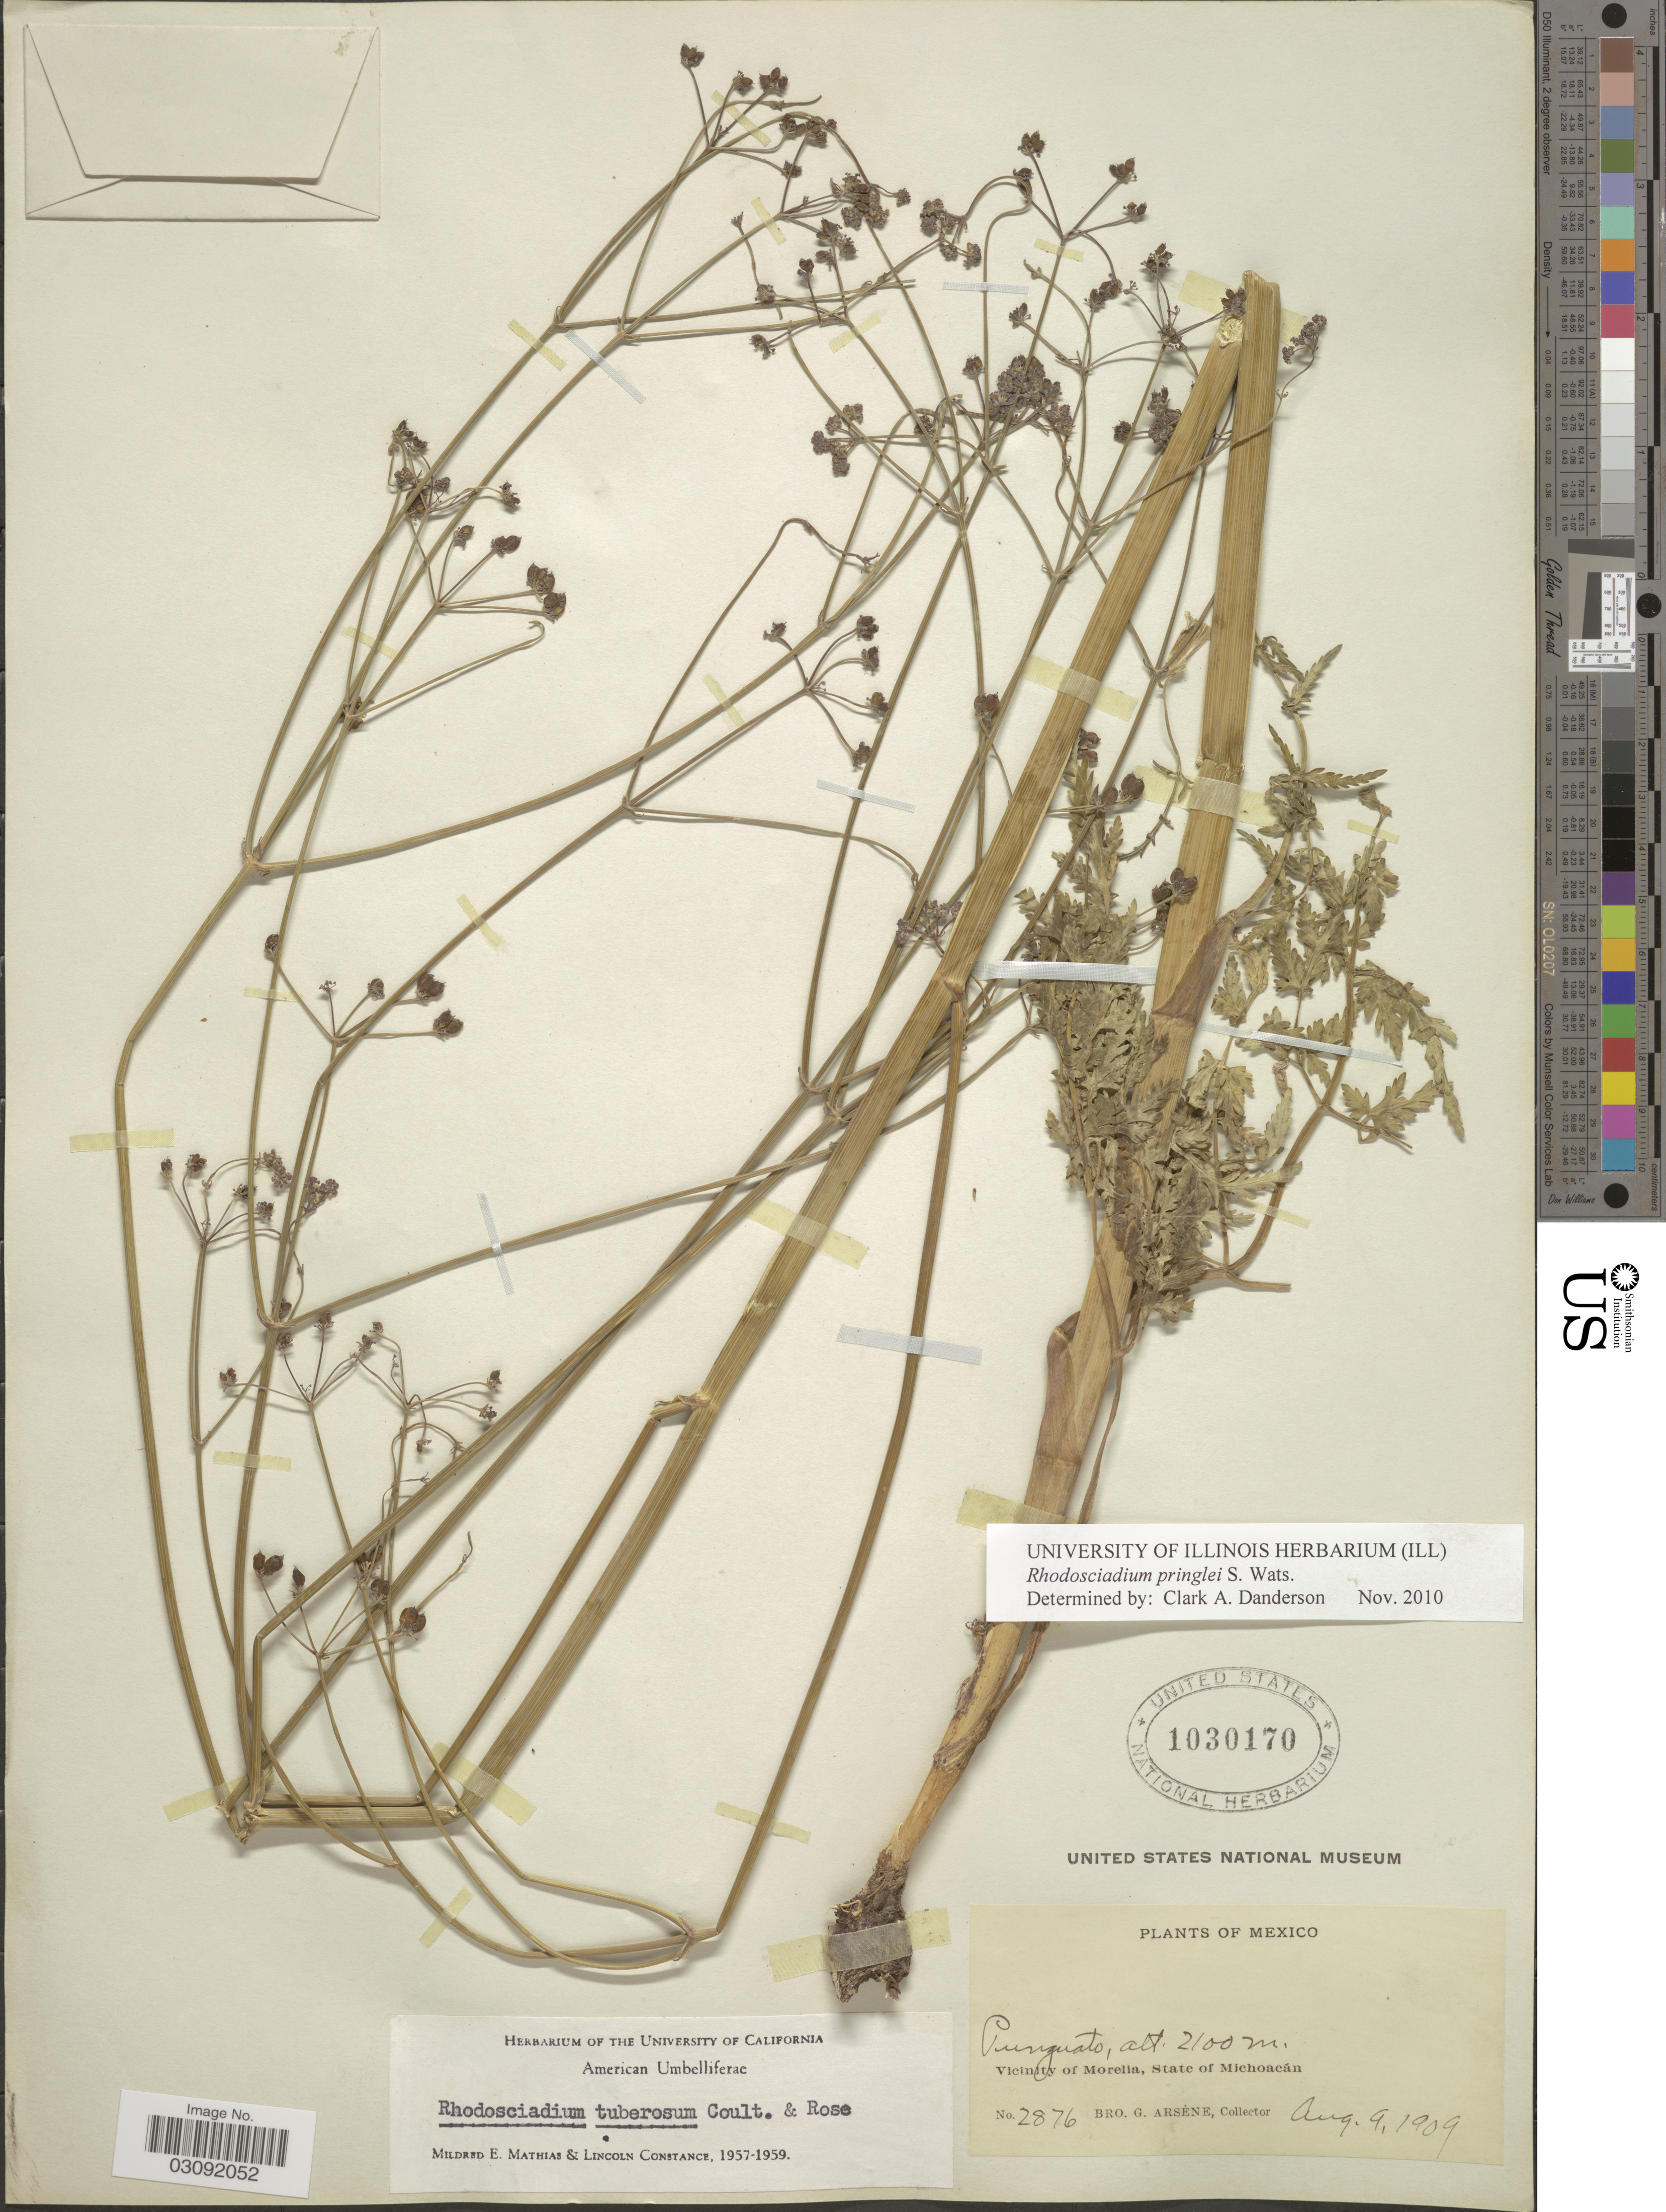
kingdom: Plantae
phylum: Tracheophyta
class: Magnoliopsida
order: Apiales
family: Apiaceae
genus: Rhodosciadium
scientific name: Rhodosciadium pringlei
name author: S. Watson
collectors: Bro. G. Arsène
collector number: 2876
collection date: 1909-08-09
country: Mexico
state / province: Michoacán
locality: Punguato. Vicinity of Morelia.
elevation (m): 2100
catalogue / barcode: US 1030170